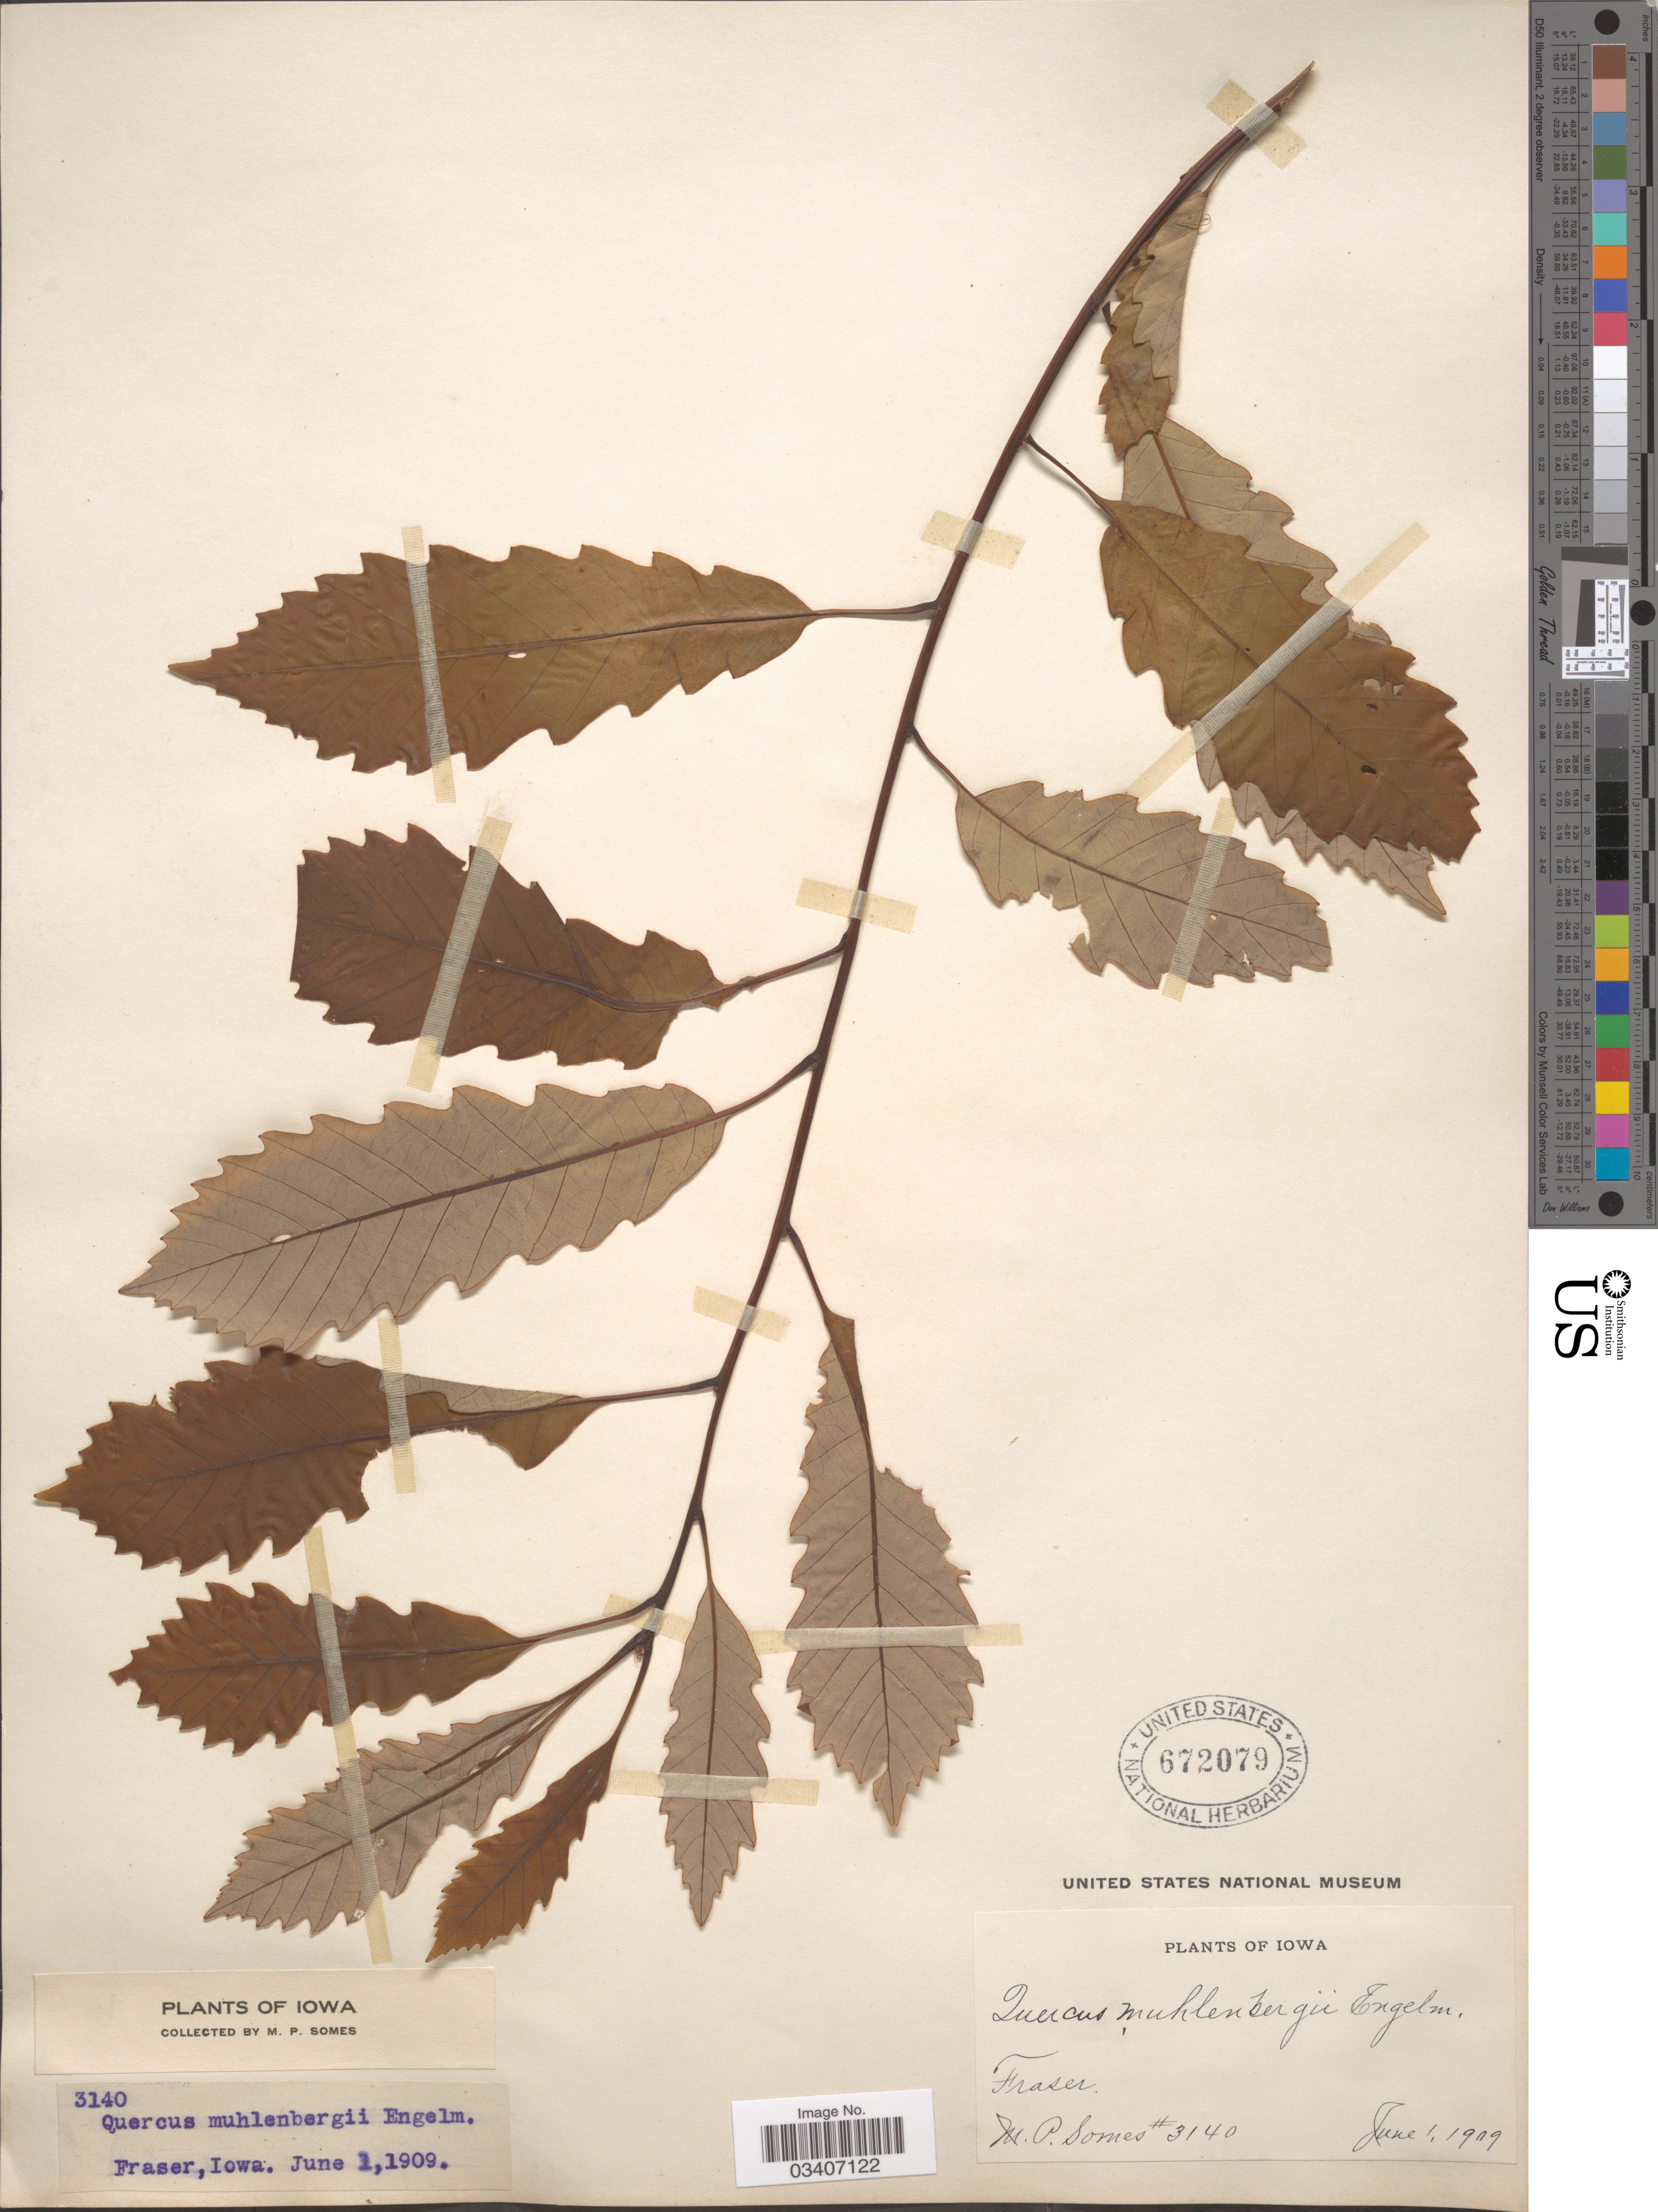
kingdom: Plantae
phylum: Tracheophyta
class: Magnoliopsida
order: Fagales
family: Fagaceae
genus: Quercus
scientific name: Quercus muehlenbergii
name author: Engelm.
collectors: M. Somes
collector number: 3140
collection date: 1909-06-01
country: United States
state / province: Iowa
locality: Fraser.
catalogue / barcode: US 672079